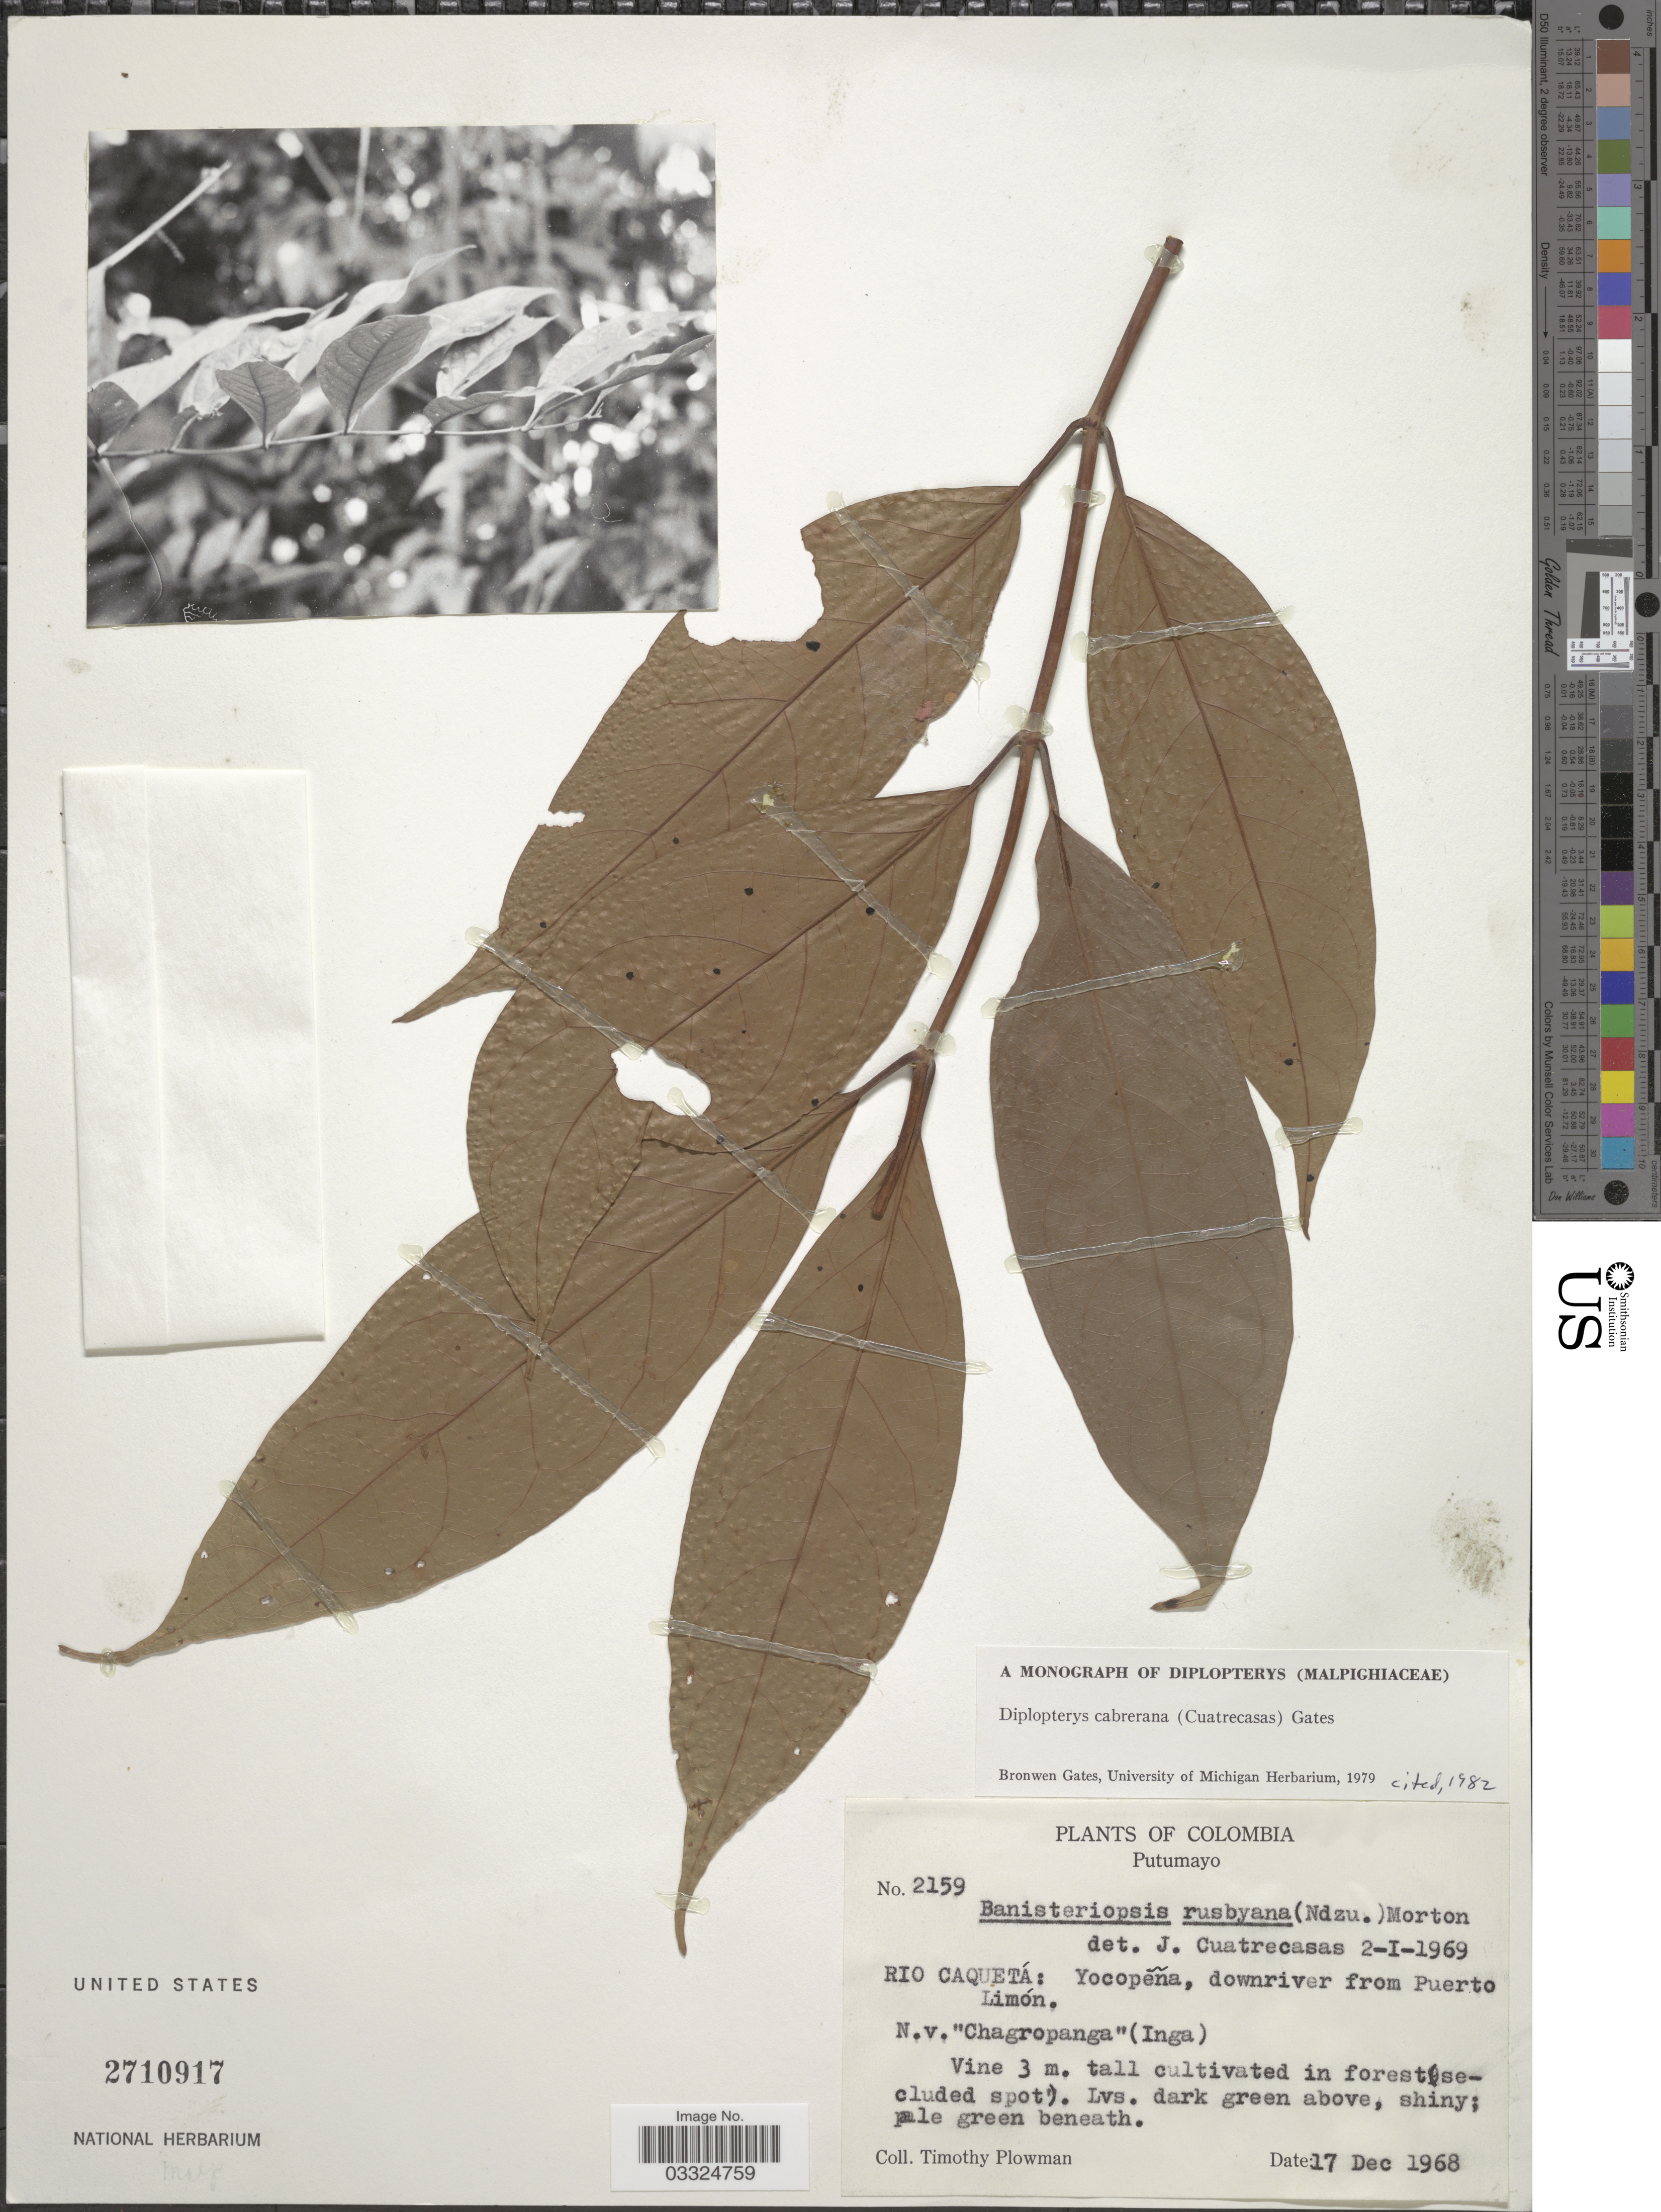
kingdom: Plantae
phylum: Tracheophyta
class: Magnoliopsida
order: Malpighiales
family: Malpighiaceae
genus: Diplopterys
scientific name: Diplopterys cabrerana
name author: (Cuatrec.) B. Gates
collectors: T. Plowman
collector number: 2159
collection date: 1968-12-17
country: Colombia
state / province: Putumayo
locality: Rio Caquetá: Yocopeña, downriver from Puerto Limón.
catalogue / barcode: US 2710917